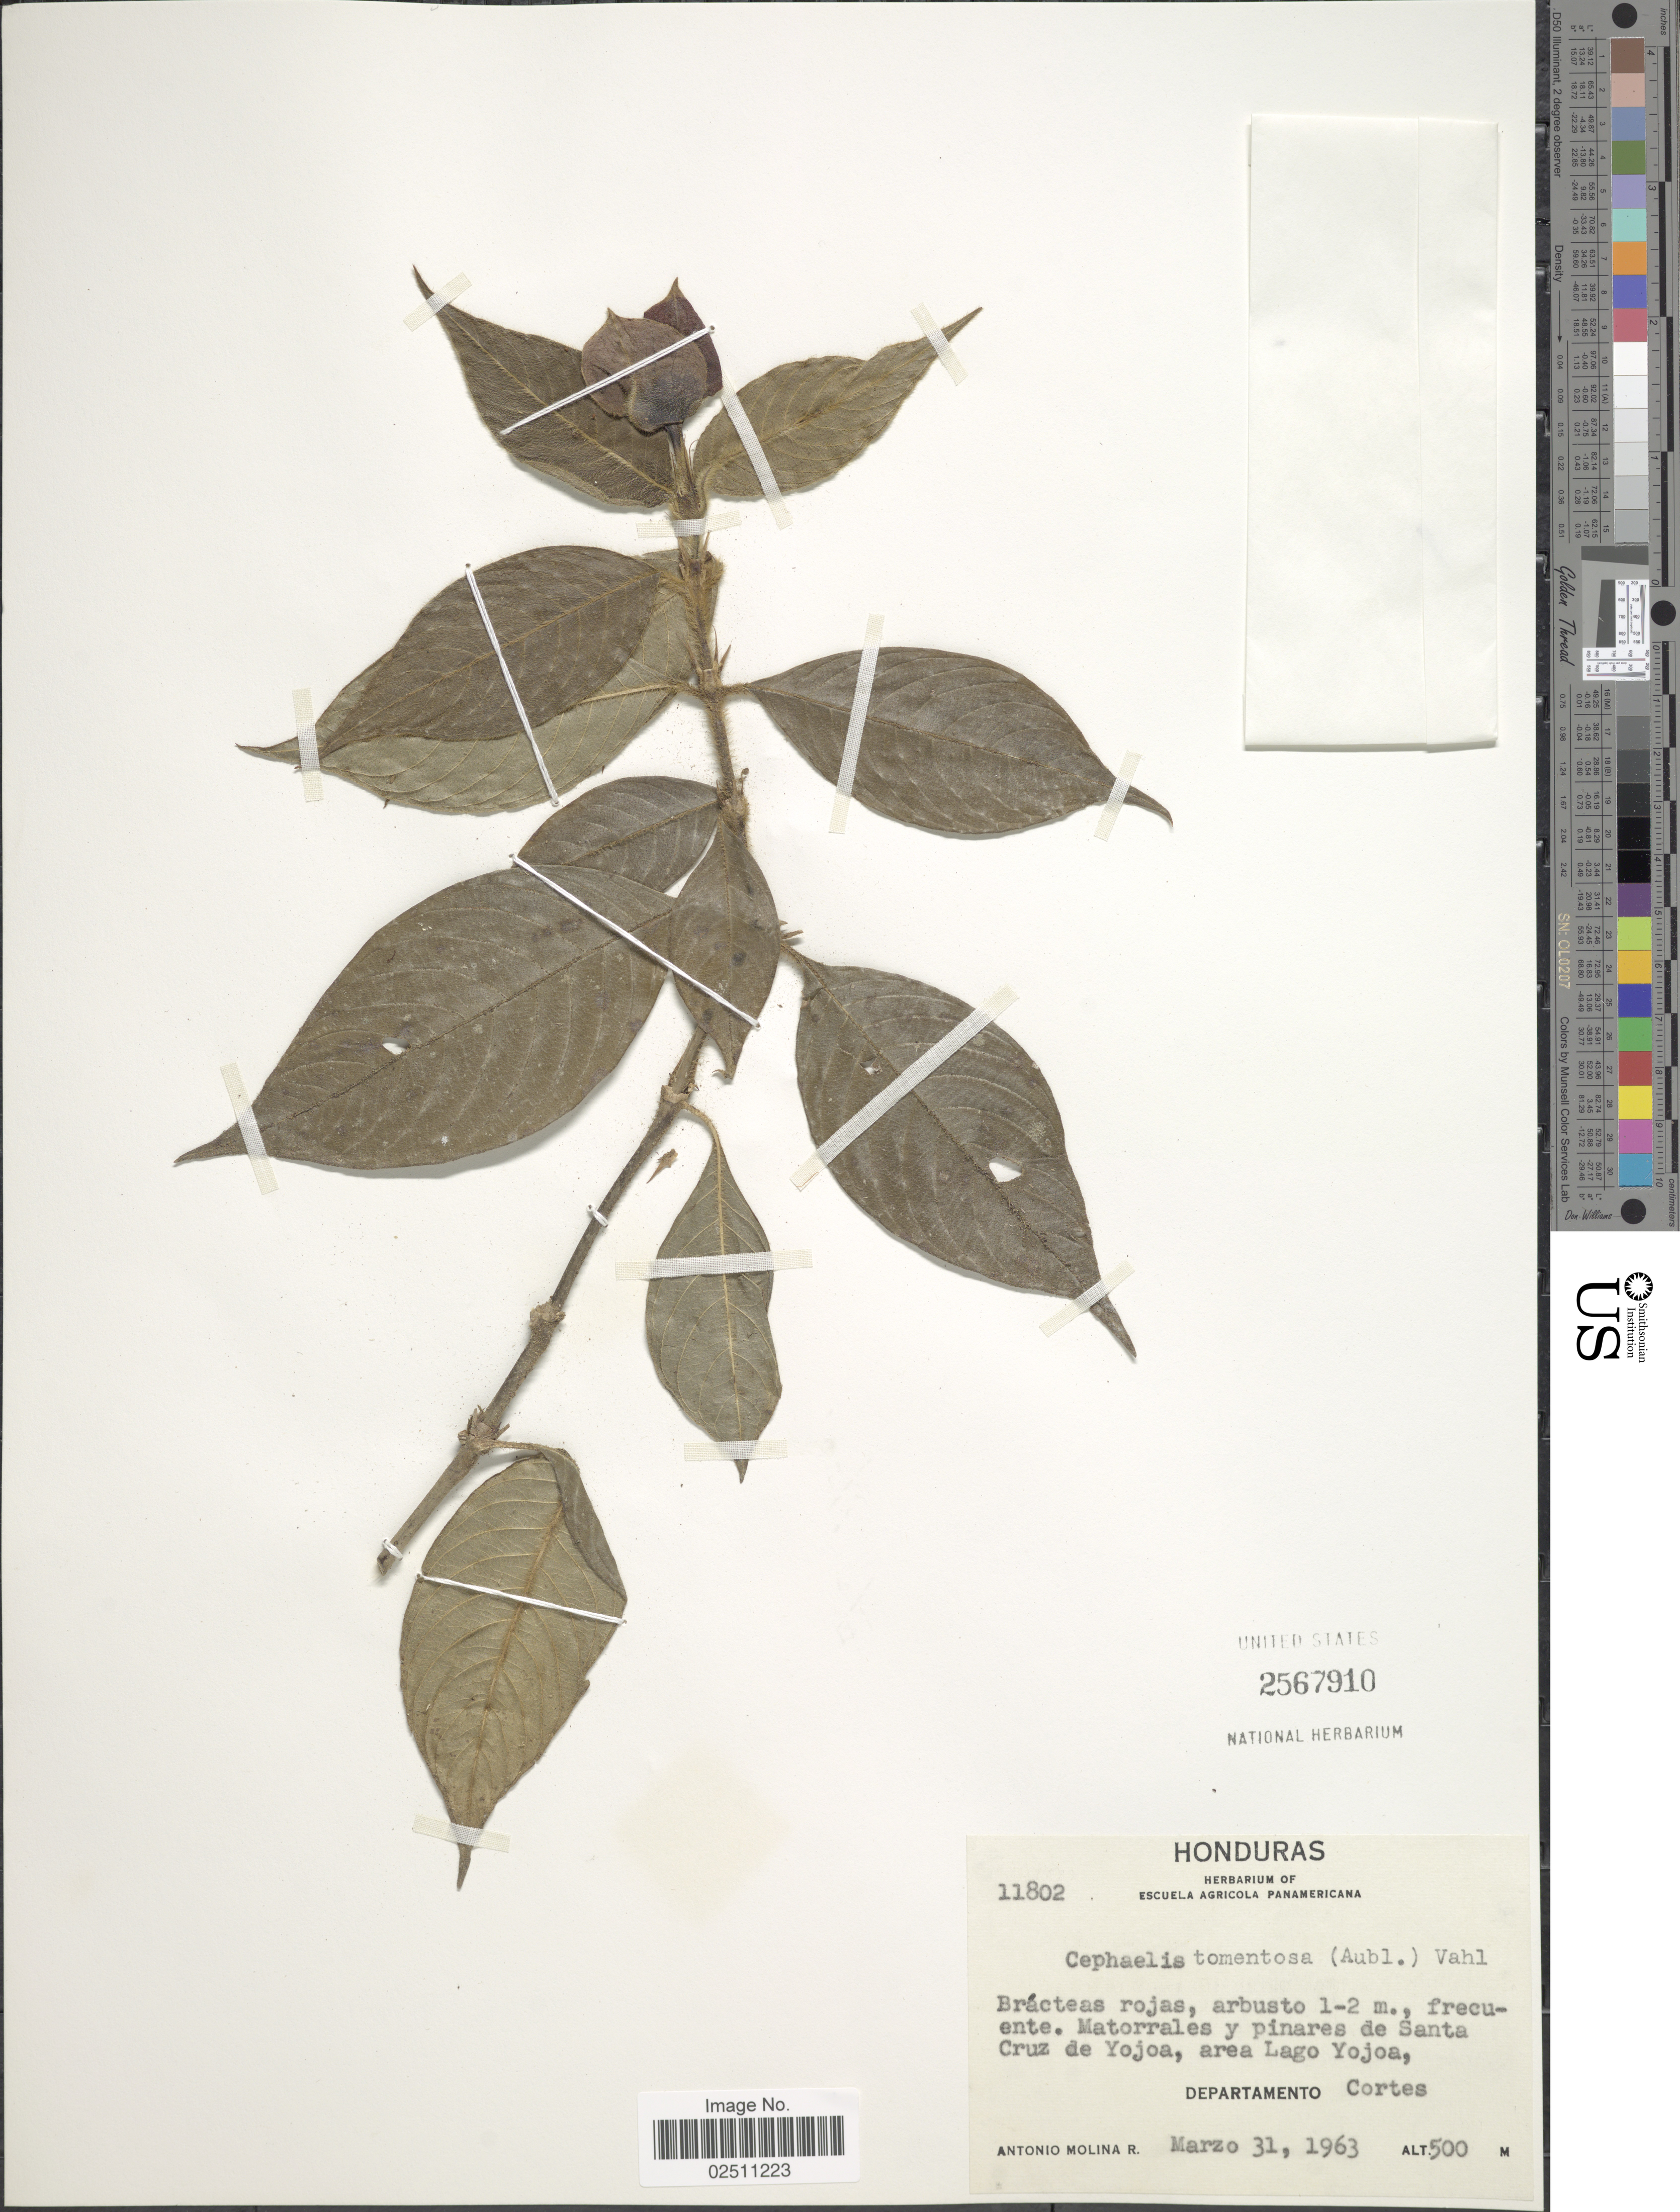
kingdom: Plantae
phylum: Tracheophyta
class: Magnoliopsida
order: Gentianales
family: Rubiaceae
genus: Psychotria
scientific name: Psychotria poeppigiana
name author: Müll. Arg.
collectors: A. Molina R.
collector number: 11802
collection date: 1963-03-31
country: Honduras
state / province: Cortés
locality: Matorrales y pinares de Santa Cruz de Yojoa, area Lago Yojoa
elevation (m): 500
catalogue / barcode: US 2567910